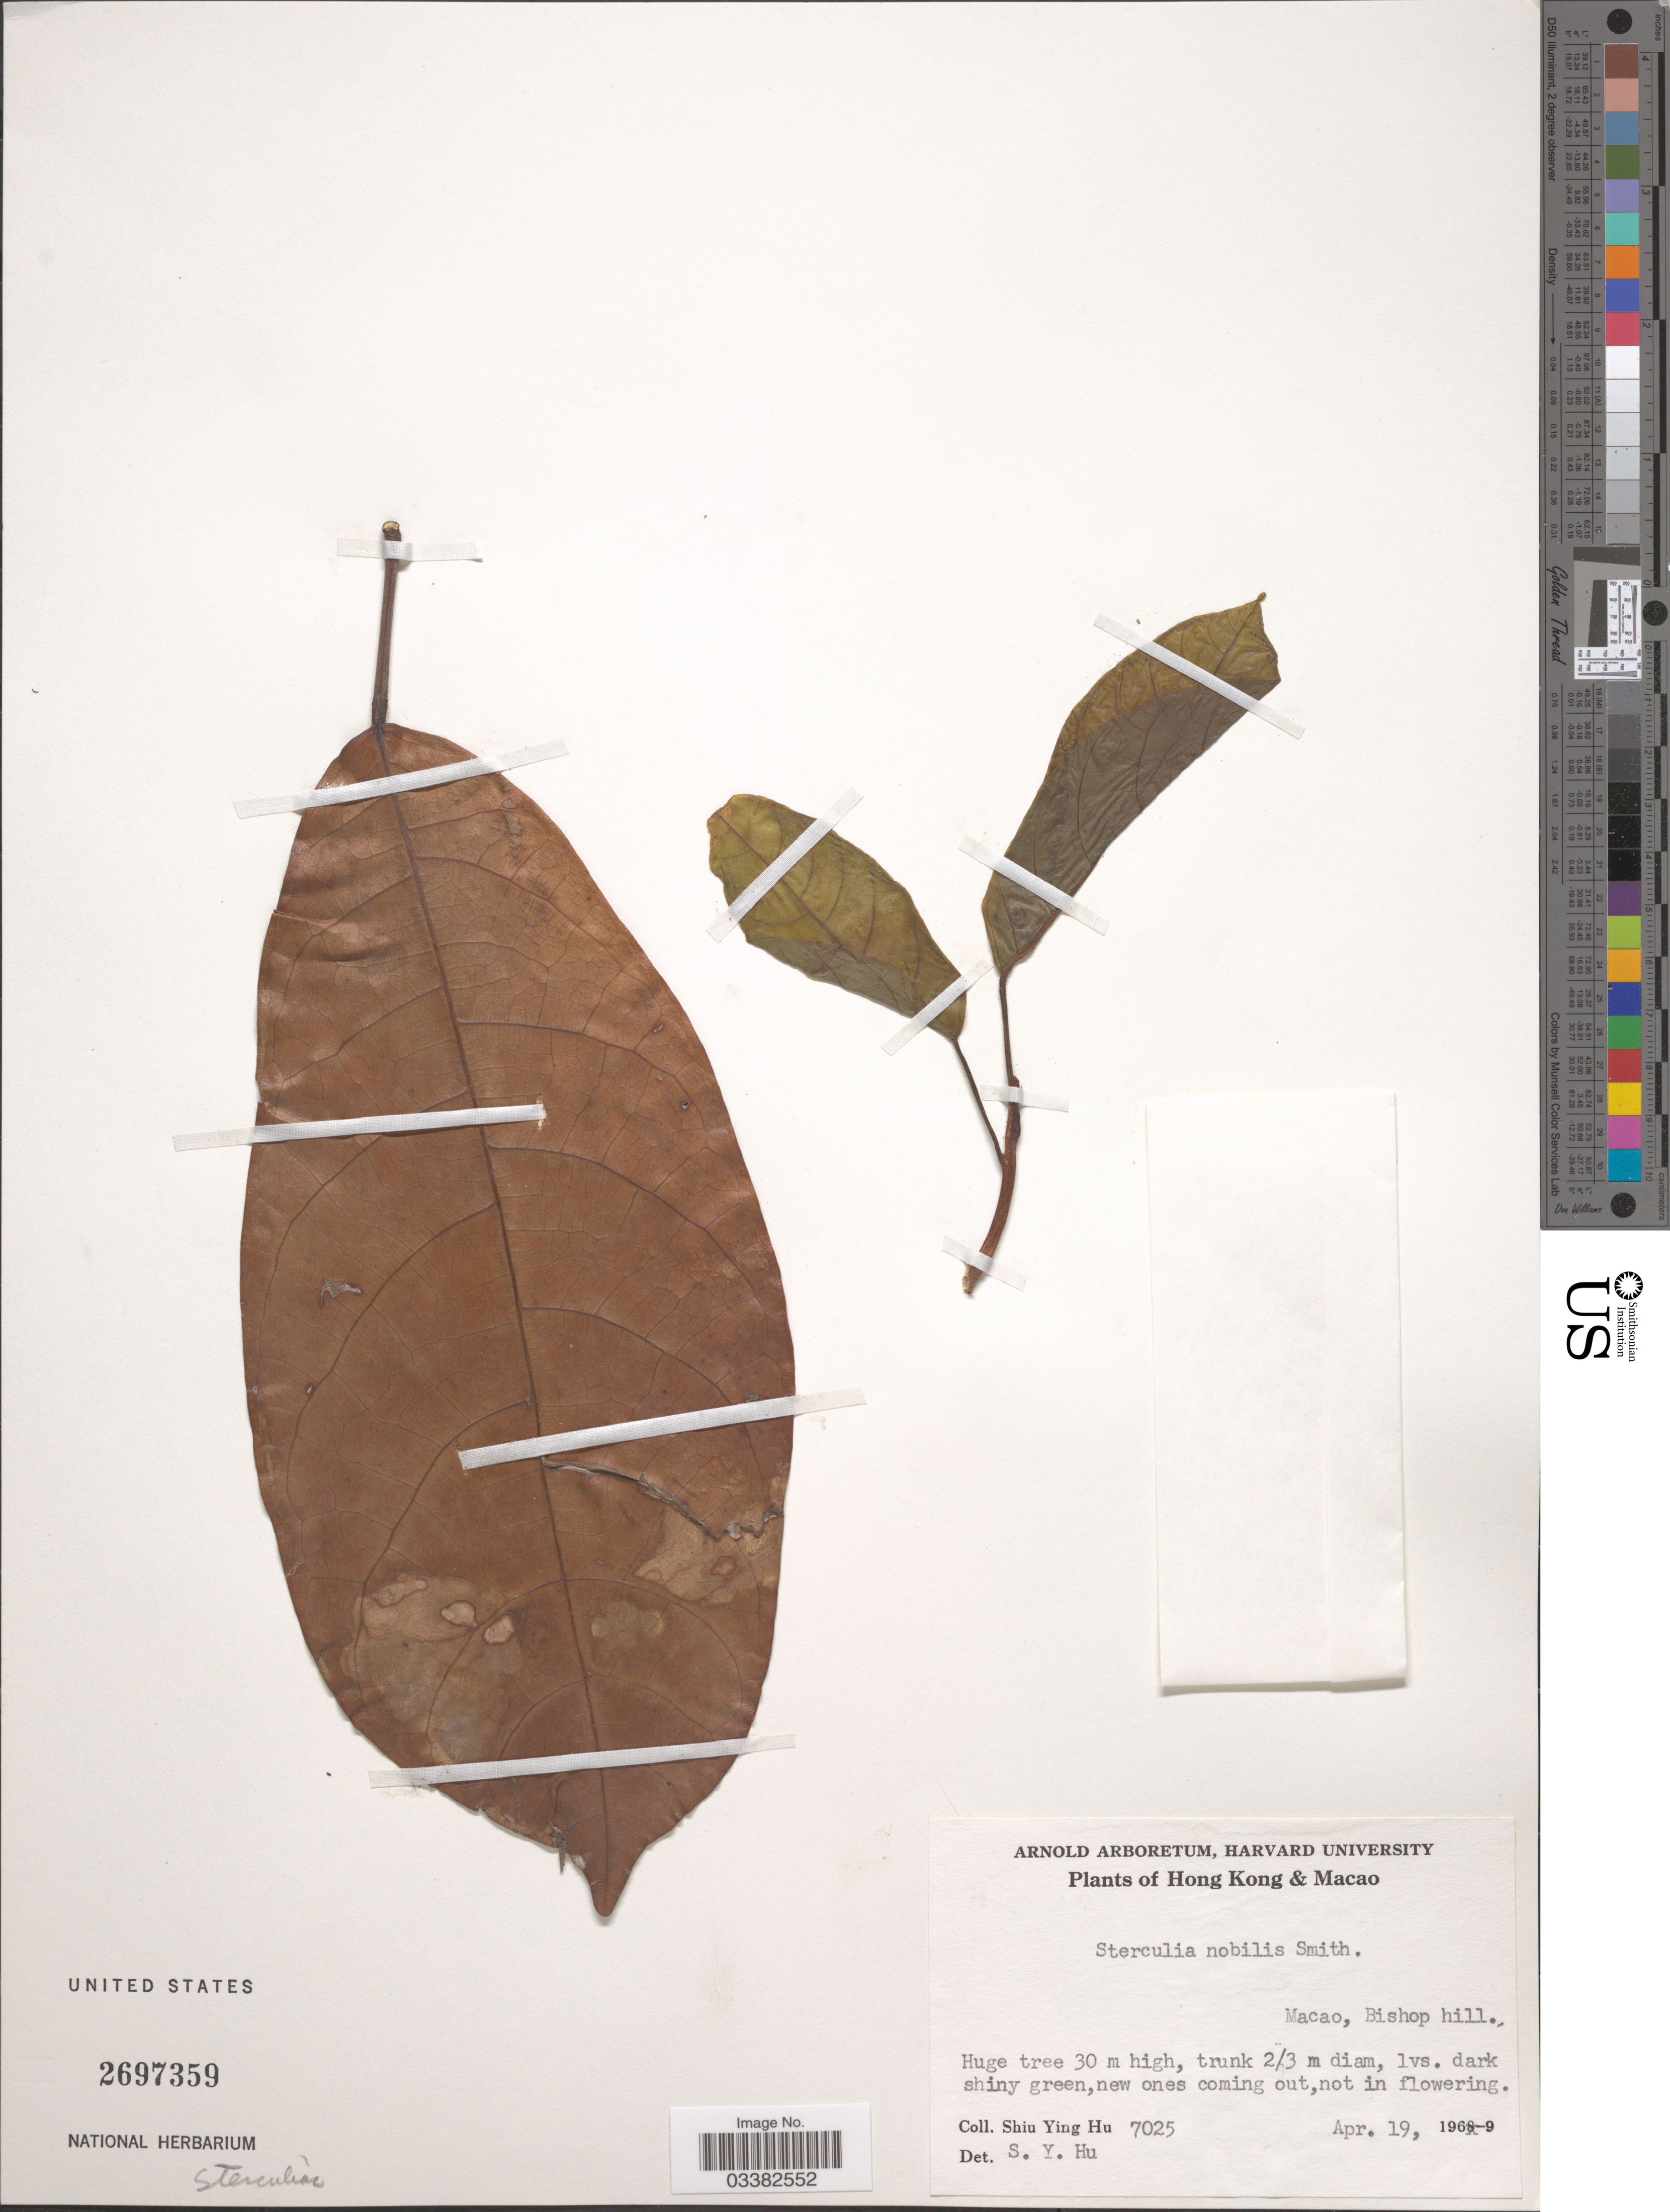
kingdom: Plantae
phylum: Tracheophyta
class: Magnoliopsida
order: Malvales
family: Malvaceae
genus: Sterculia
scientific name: Sterculia nobilis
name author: Sm.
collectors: S. Y. Hu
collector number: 7025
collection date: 1969-04-19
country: China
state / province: Macau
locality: Macao, Bishop hill.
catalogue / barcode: US 2697359